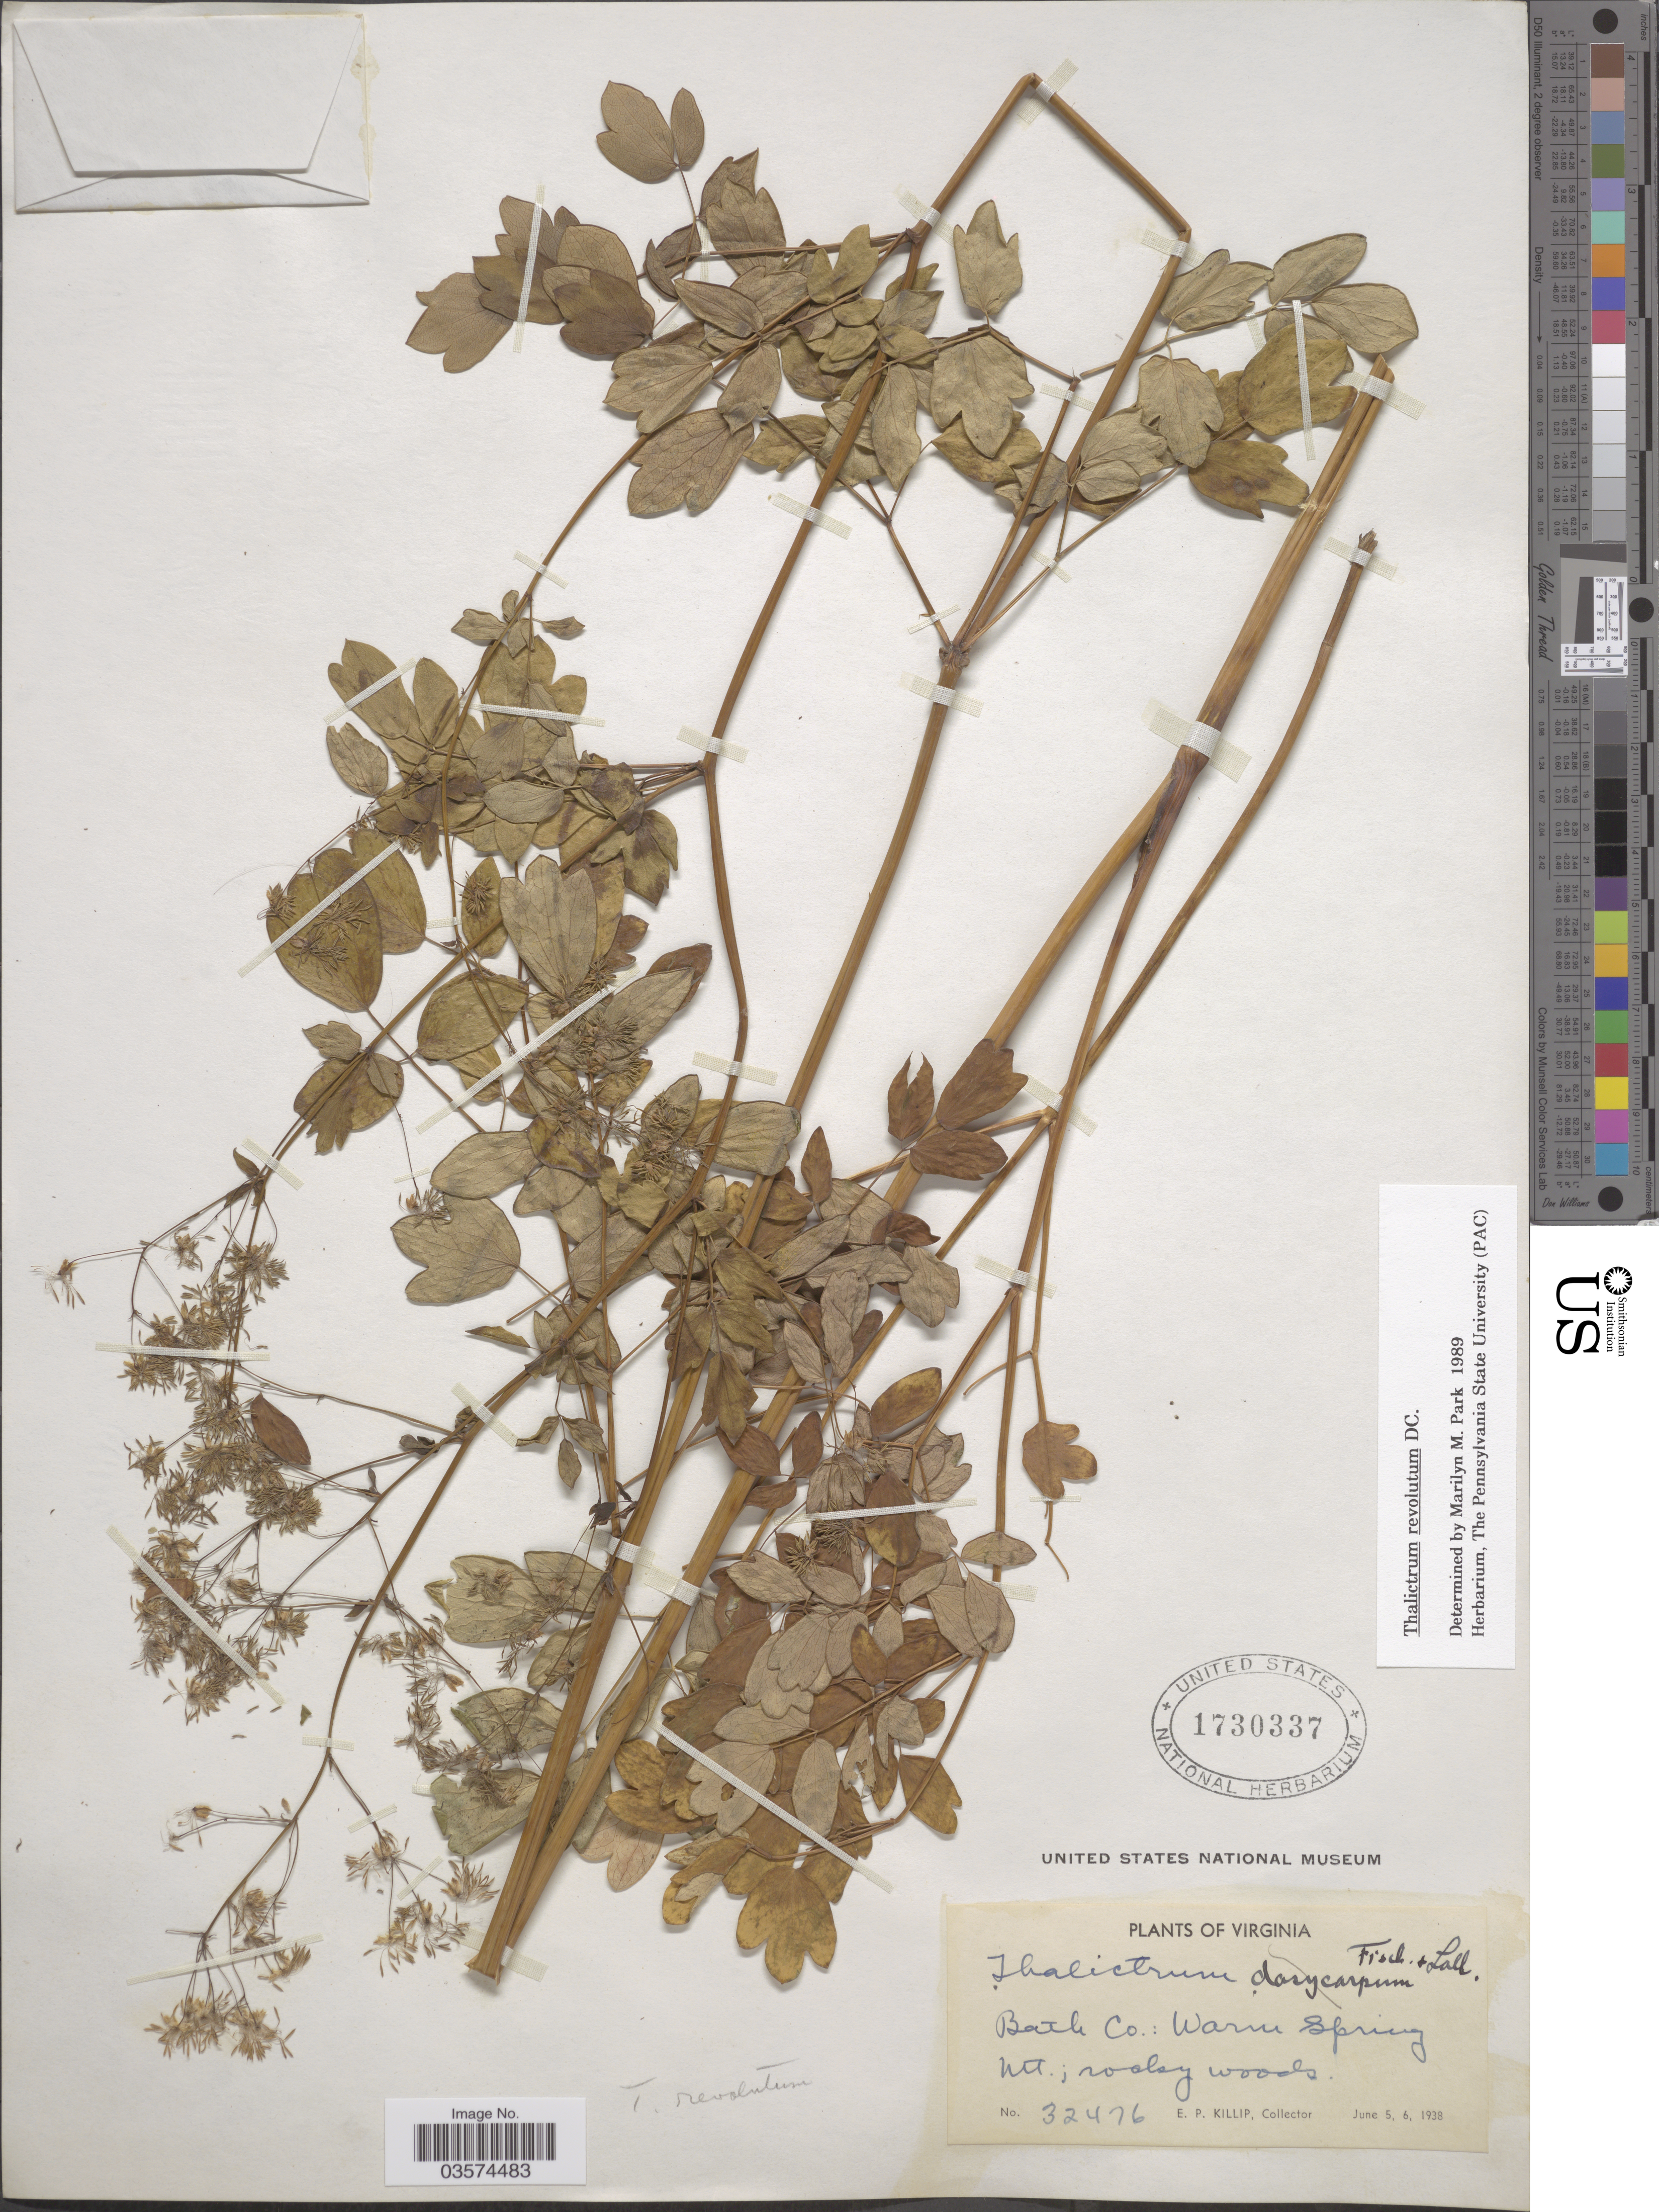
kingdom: Plantae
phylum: Tracheophyta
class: Magnoliopsida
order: Ranunculales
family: Ranunculaceae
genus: Thalictrum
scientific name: Thalictrum amphibolum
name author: Greene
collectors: E. P. Killip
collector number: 32476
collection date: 1938-06-05/1938-06-06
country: United States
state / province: Virginia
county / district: Bath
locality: Warm Spring Mt.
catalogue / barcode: US 1730337